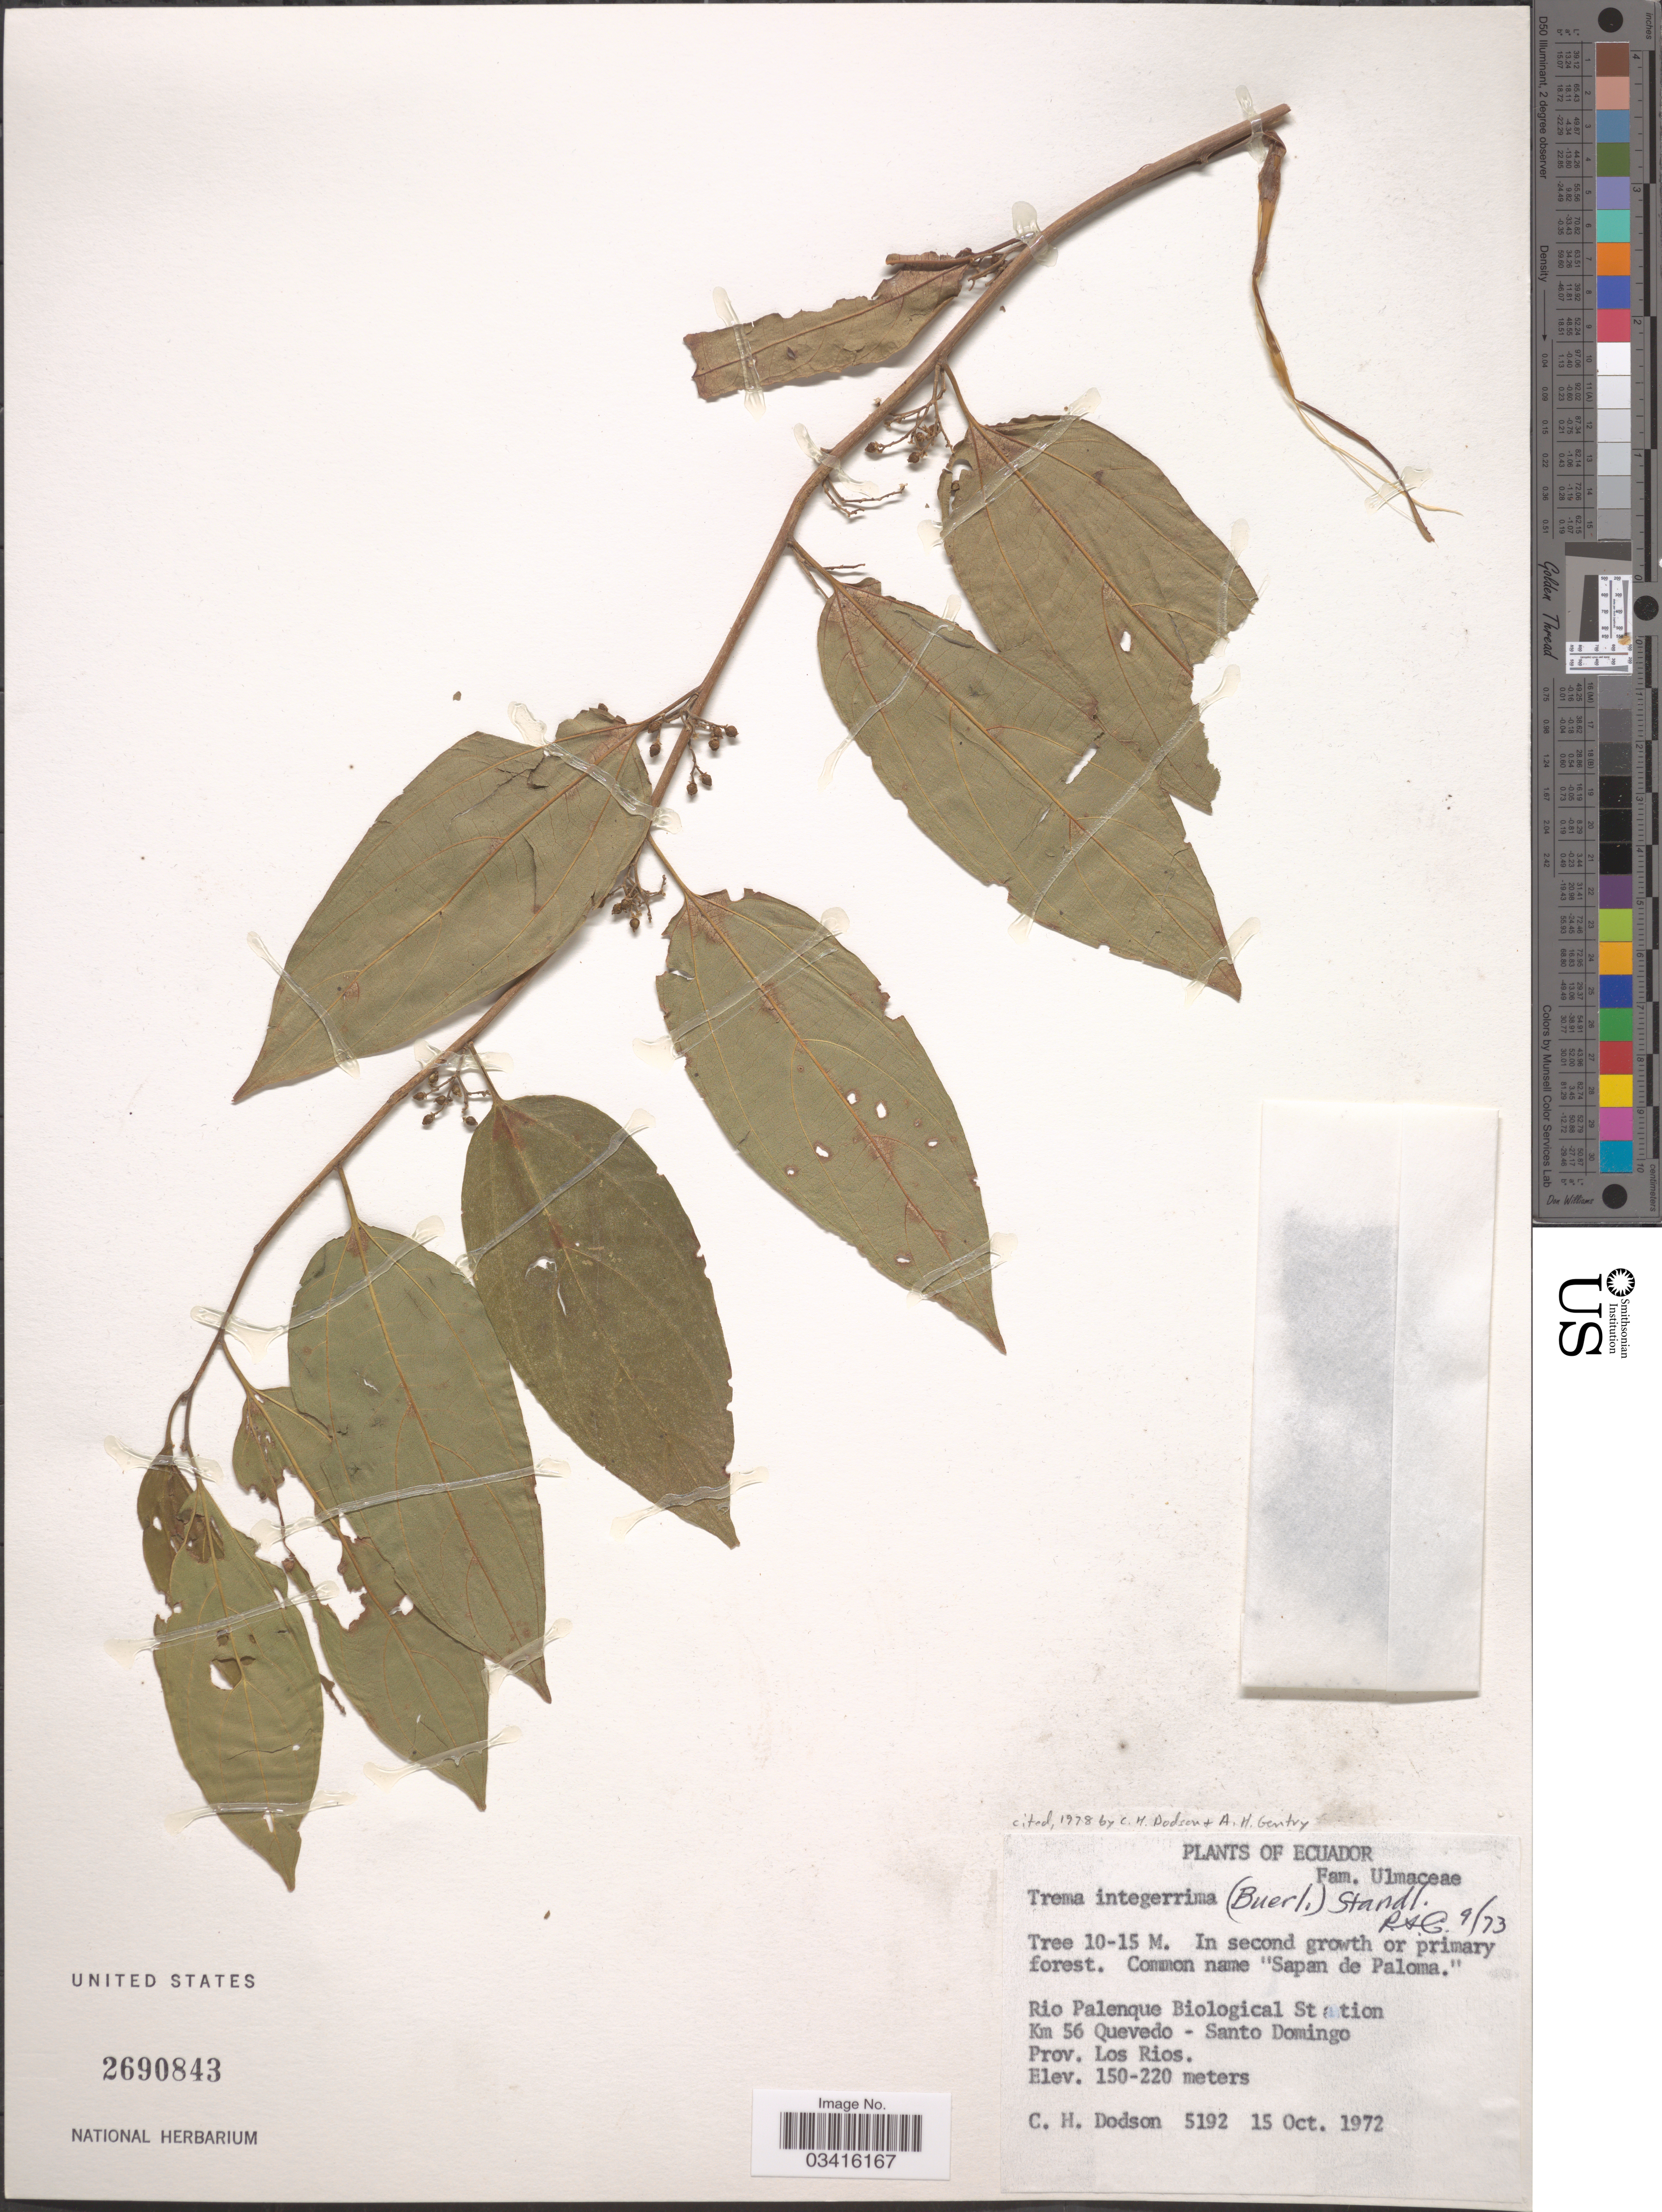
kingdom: Plantae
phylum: Tracheophyta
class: Magnoliopsida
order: Rosales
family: Cannabaceae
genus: Trema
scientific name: Trema integerrimum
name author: (Beurl.) Standl.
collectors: C. H. Dodson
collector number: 5192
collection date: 1972-10-15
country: Ecuador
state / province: Los Ríos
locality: Rio Palenque Biological Station Km 56 Quevedo - Santo Domingo.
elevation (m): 150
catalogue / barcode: US 2690843